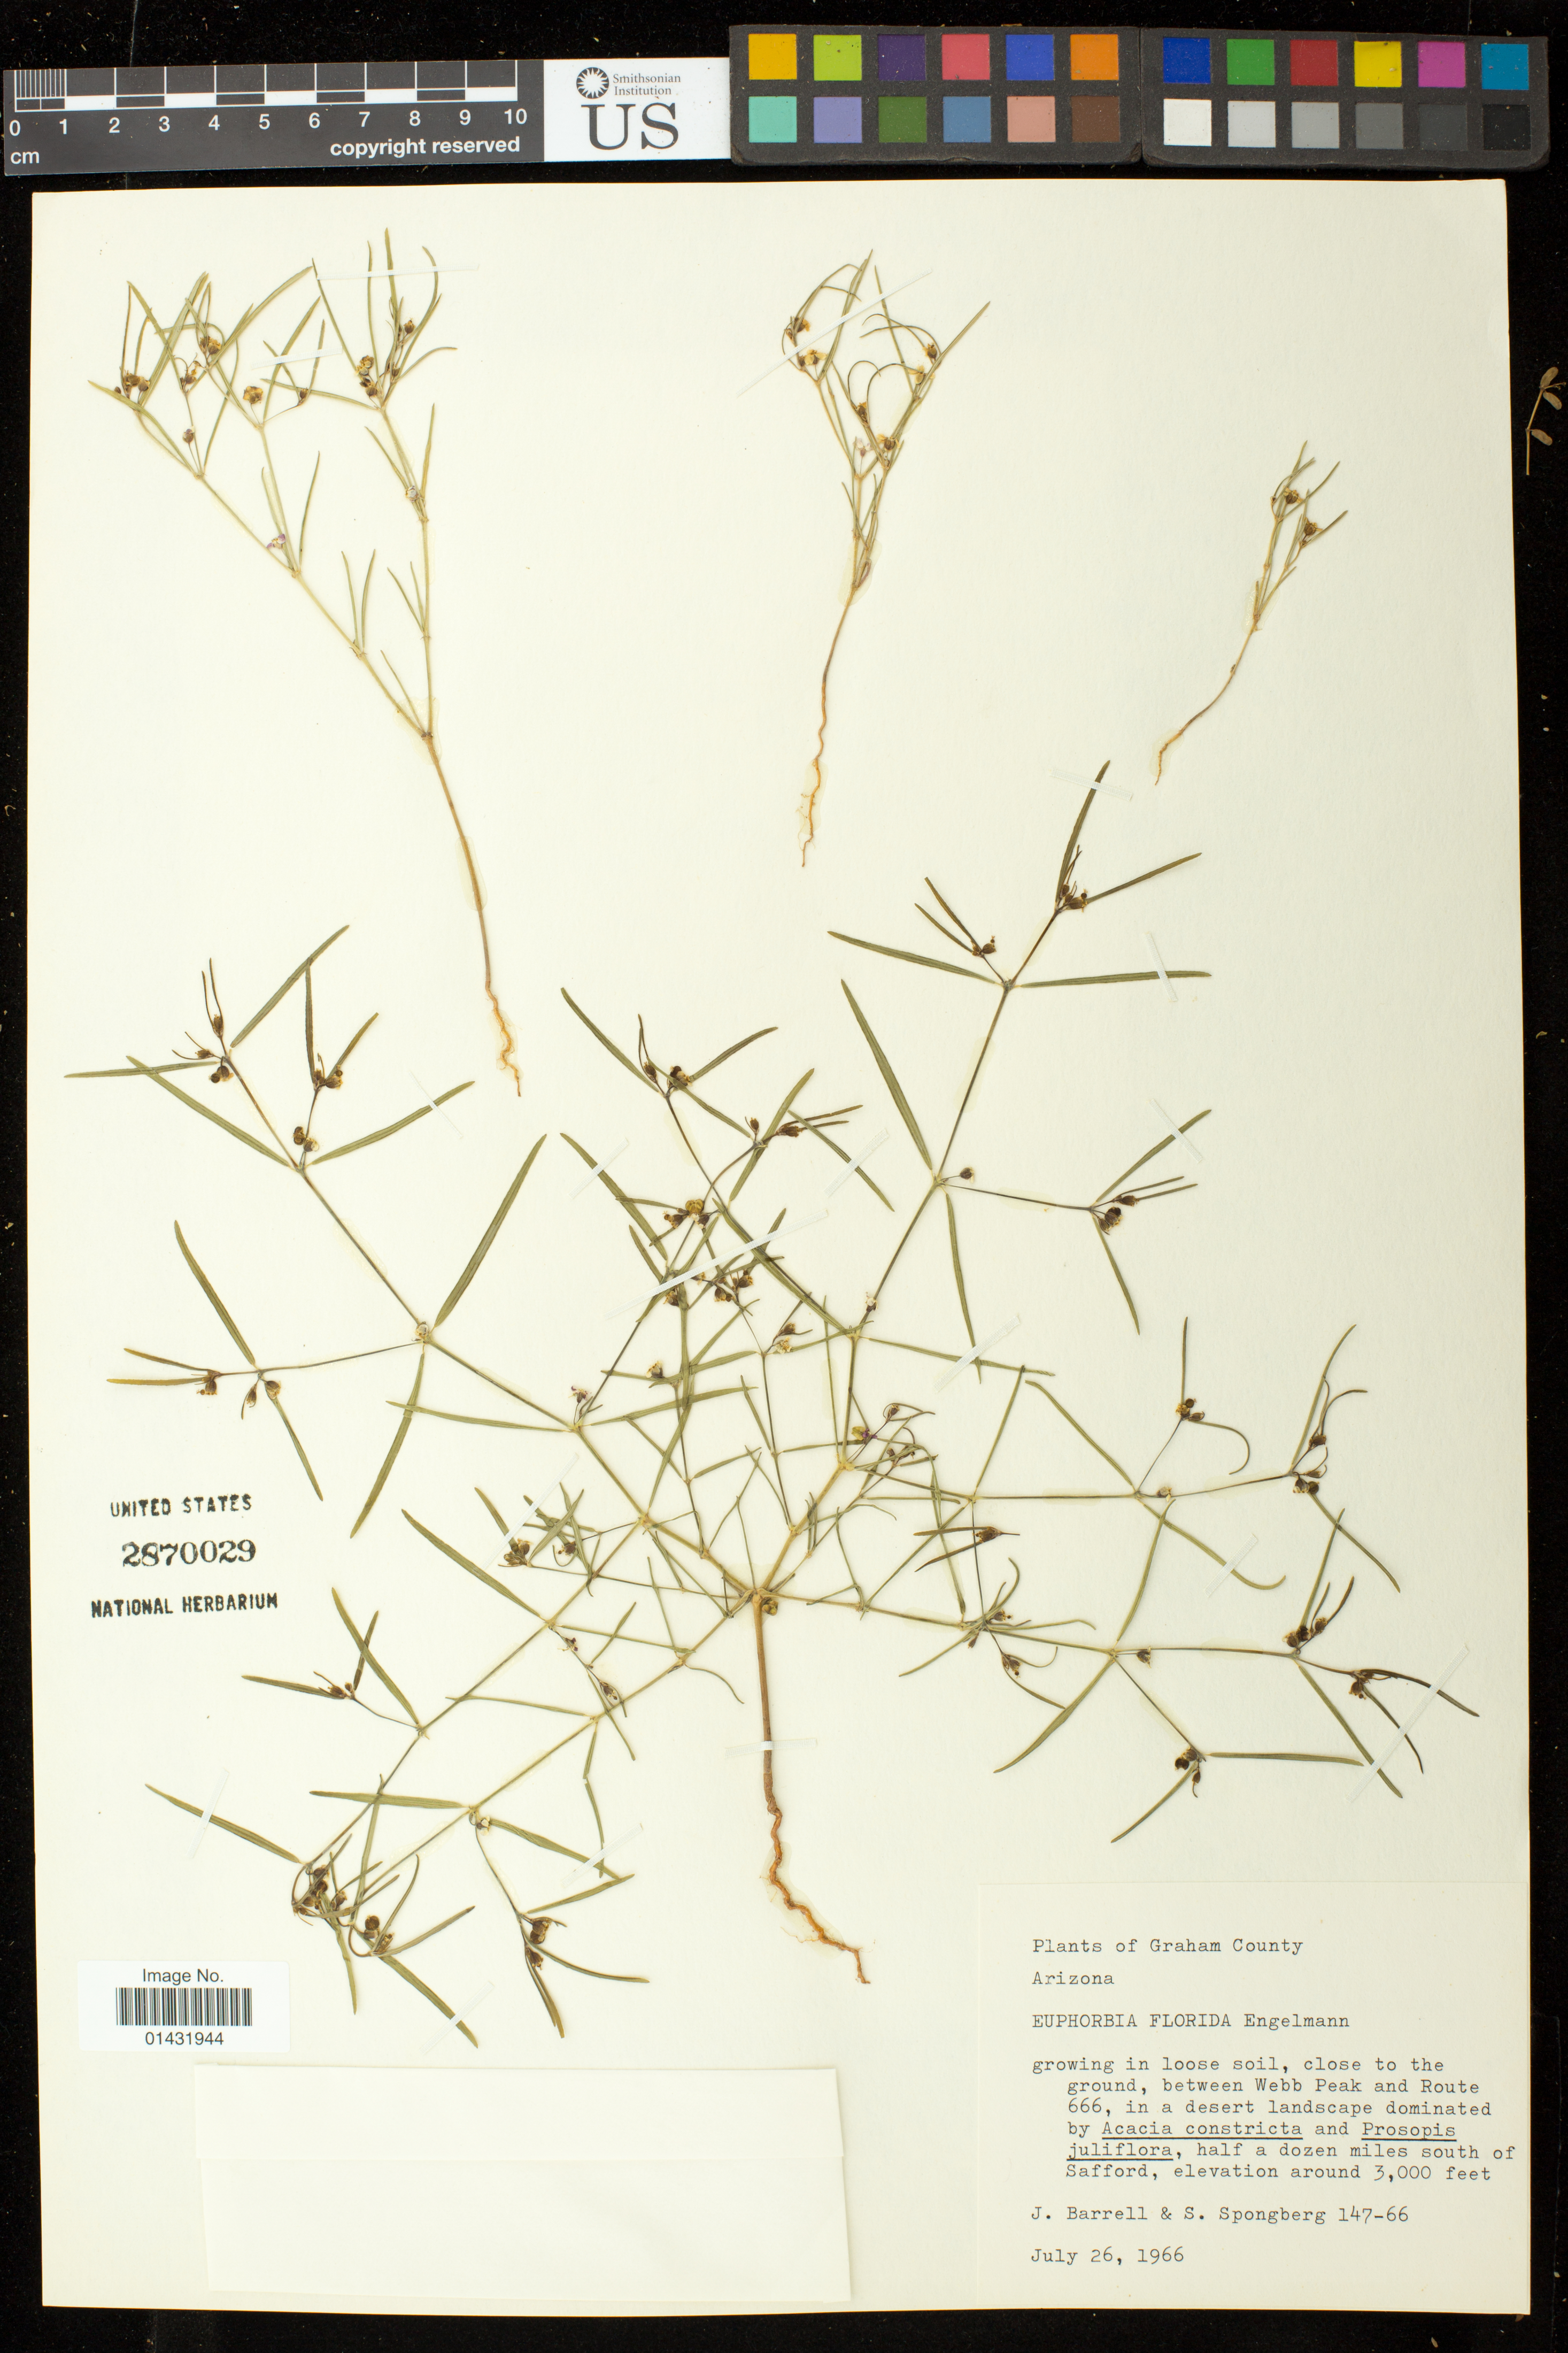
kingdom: Plantae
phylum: Tracheophyta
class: Magnoliopsida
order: Malpighiales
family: Euphorbiaceae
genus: Euphorbia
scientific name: Euphorbia florida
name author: Engelm. in Emory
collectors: J. Barrell & S. A.Spongberg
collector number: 147-66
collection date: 1966-07-26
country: United States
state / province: Arizona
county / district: Graham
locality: Between Webb Peak and Route 666, in a desert landscape, half a dozen miles south of Safford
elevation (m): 914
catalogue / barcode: US 2870029